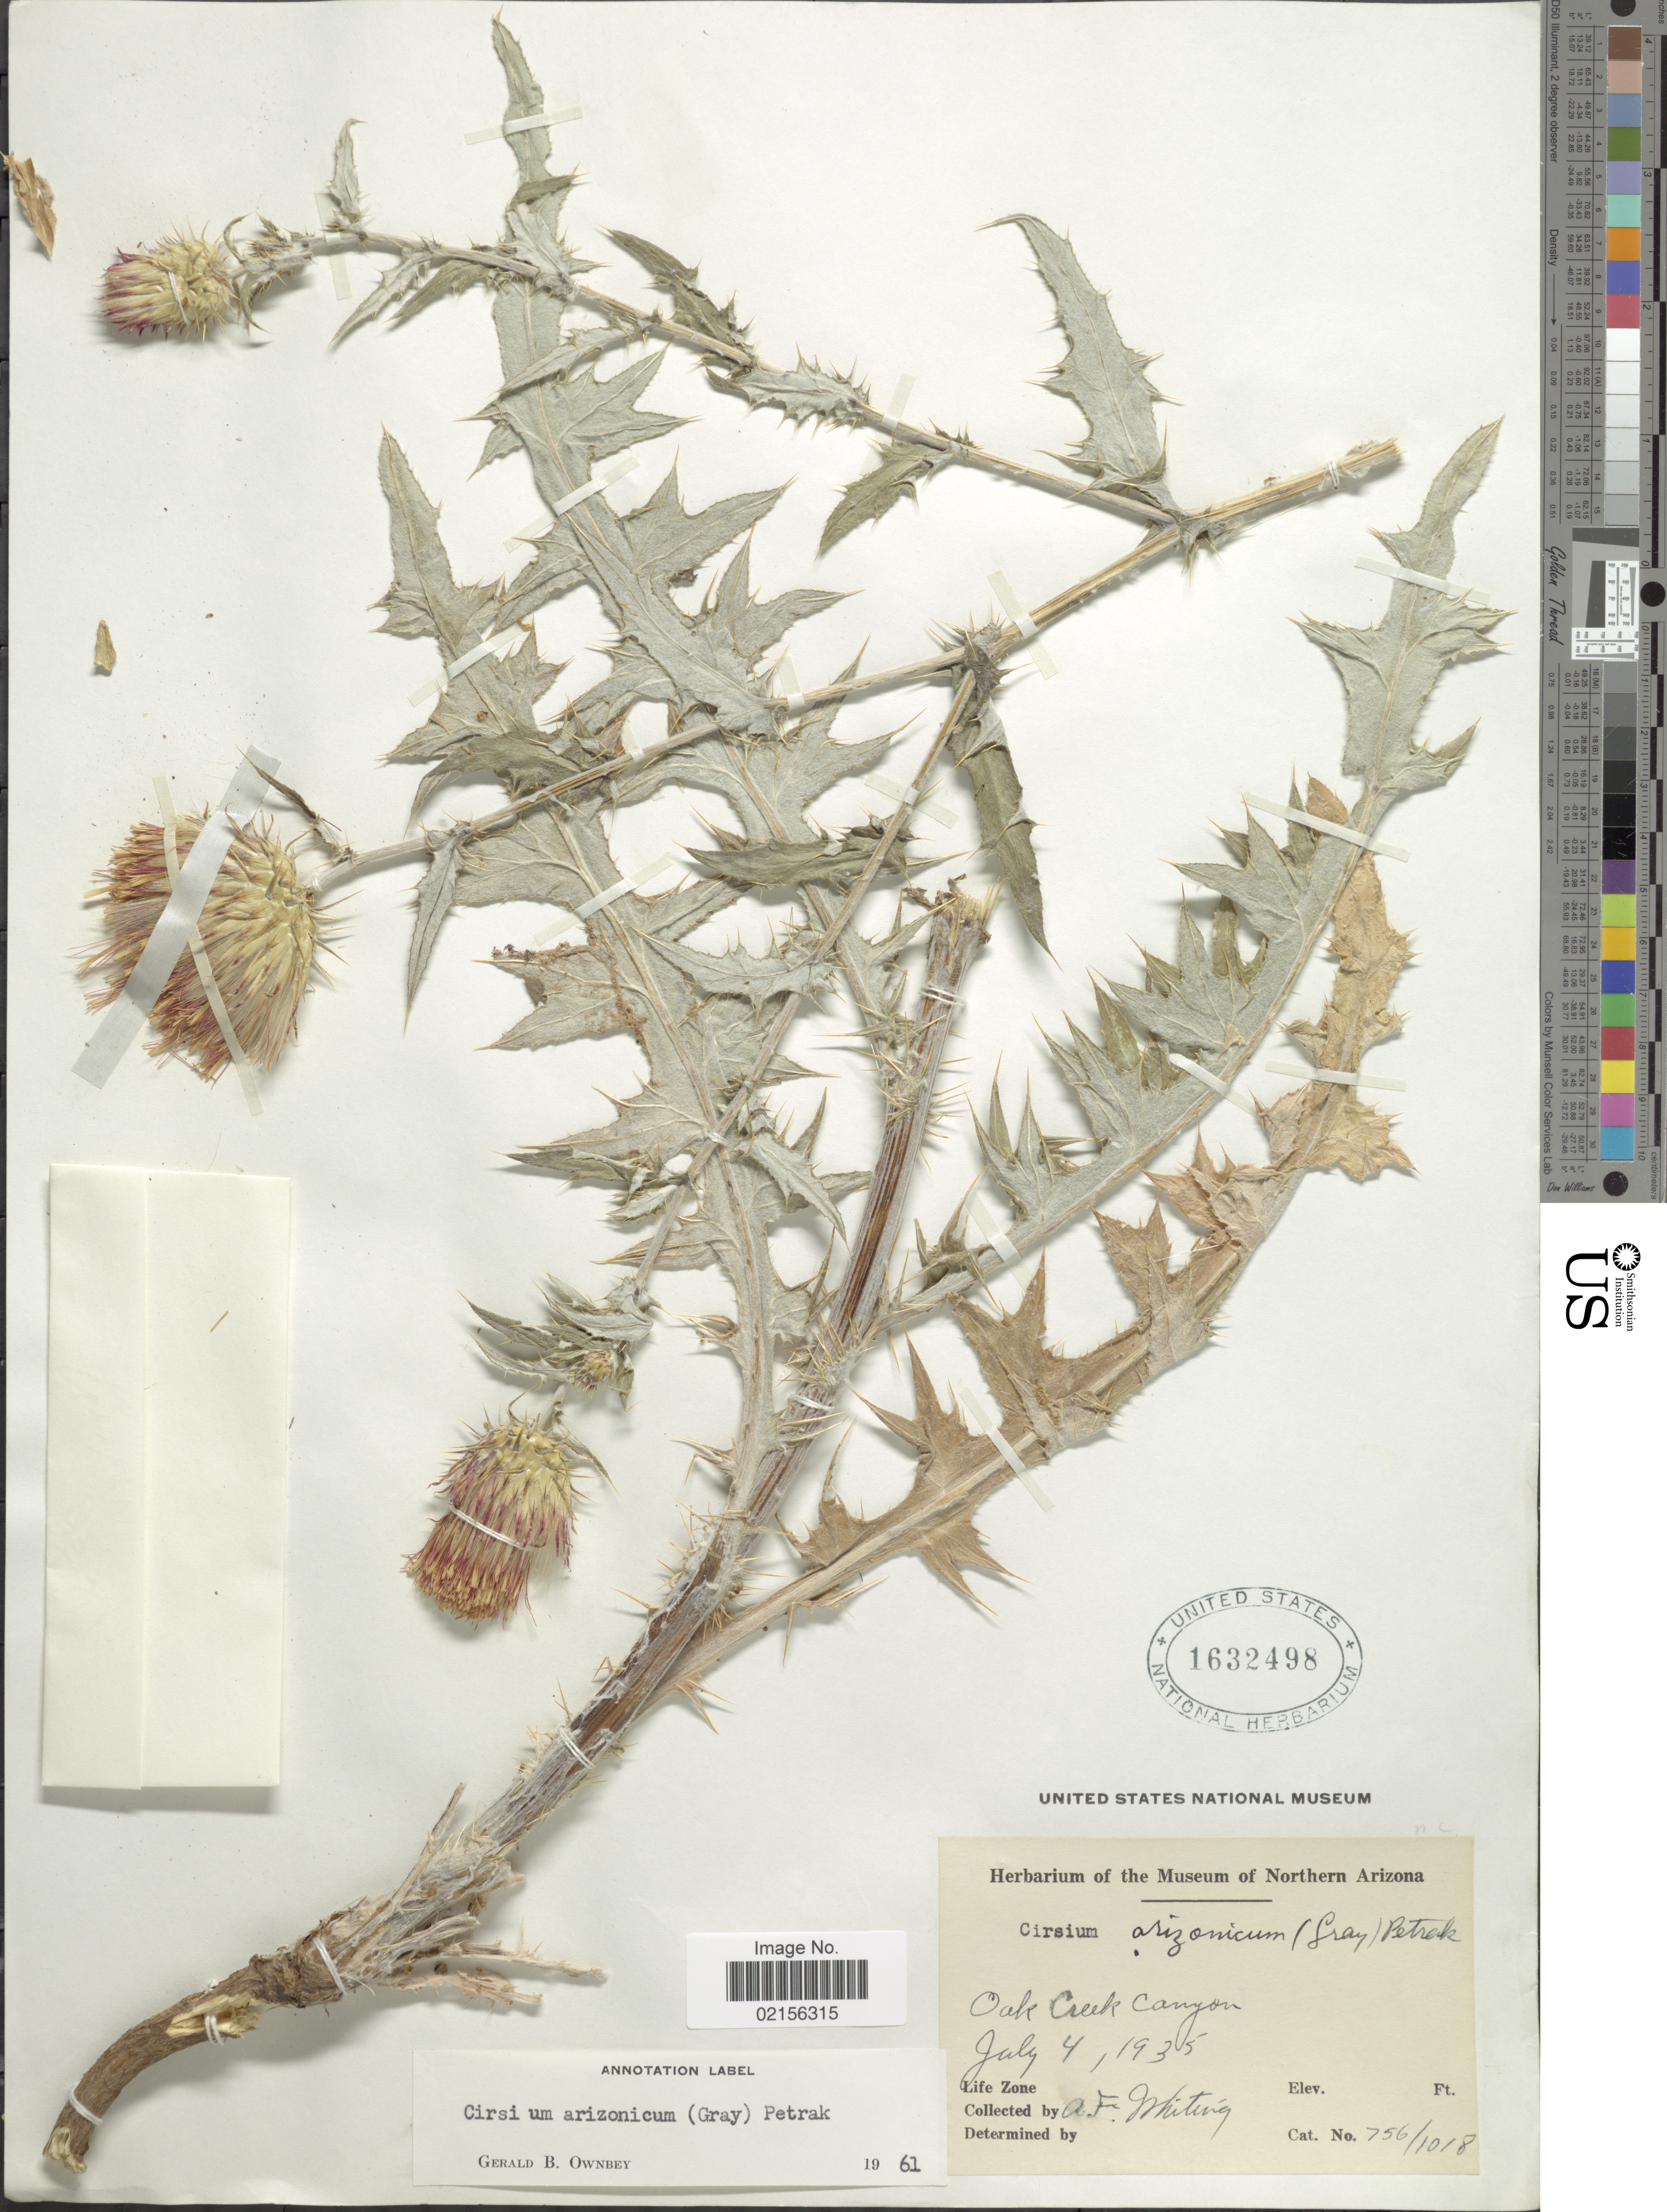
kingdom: Plantae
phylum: Tracheophyta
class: Magnoliopsida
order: Asterales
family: Asteraceae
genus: Cirsium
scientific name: Cirsium arizonicum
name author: (A. Gray) Petr.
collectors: A. F. Whiting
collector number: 756/1018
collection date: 1935-07-04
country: United States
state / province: Arizona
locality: Oak Creek canyon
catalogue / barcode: US 1632498